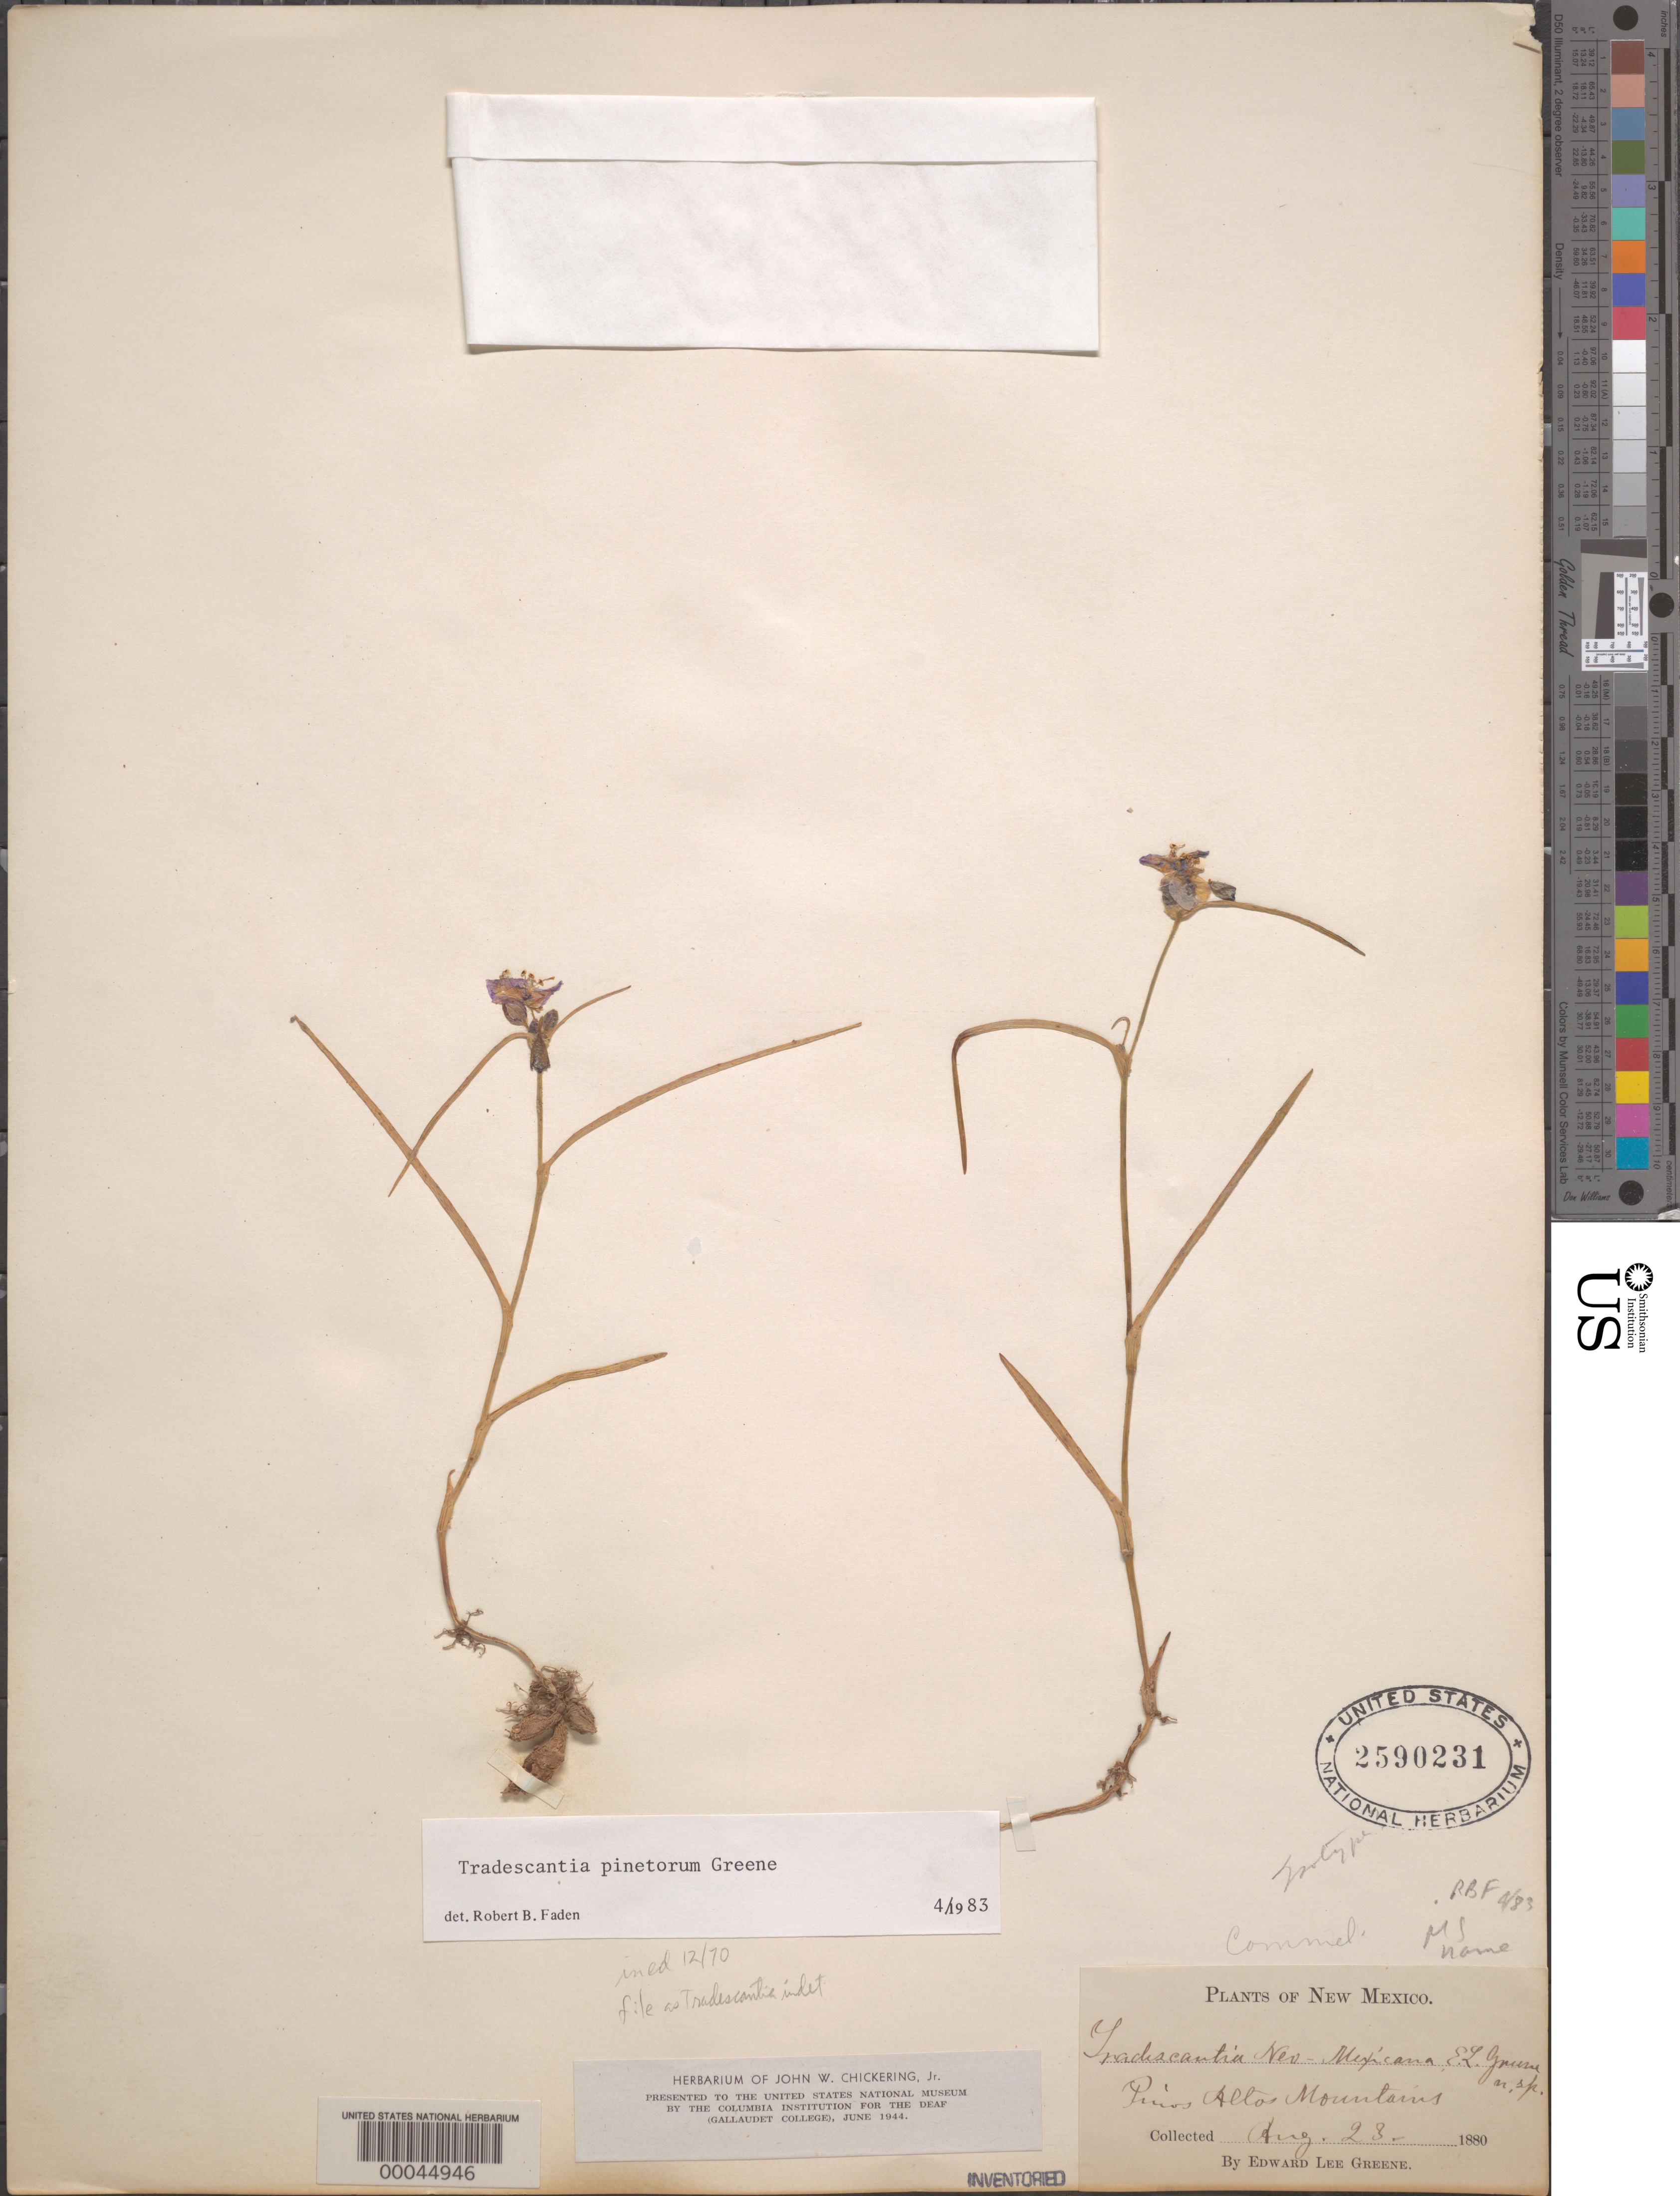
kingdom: Plantae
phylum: Tracheophyta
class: Liliopsida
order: Commelinales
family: Commelinaceae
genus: Tradescantia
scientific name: Tradescantia pinetorum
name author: Greene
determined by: Faden, Robert B., (US), Smithsonian Institution - National Museum of Natural History (UNITED STATES)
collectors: E. L. Greene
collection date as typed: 23 Aug 1880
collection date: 1880-08-23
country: United States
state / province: New Mexico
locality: Pinos altos mountains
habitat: Mountain range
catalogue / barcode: US 2590231